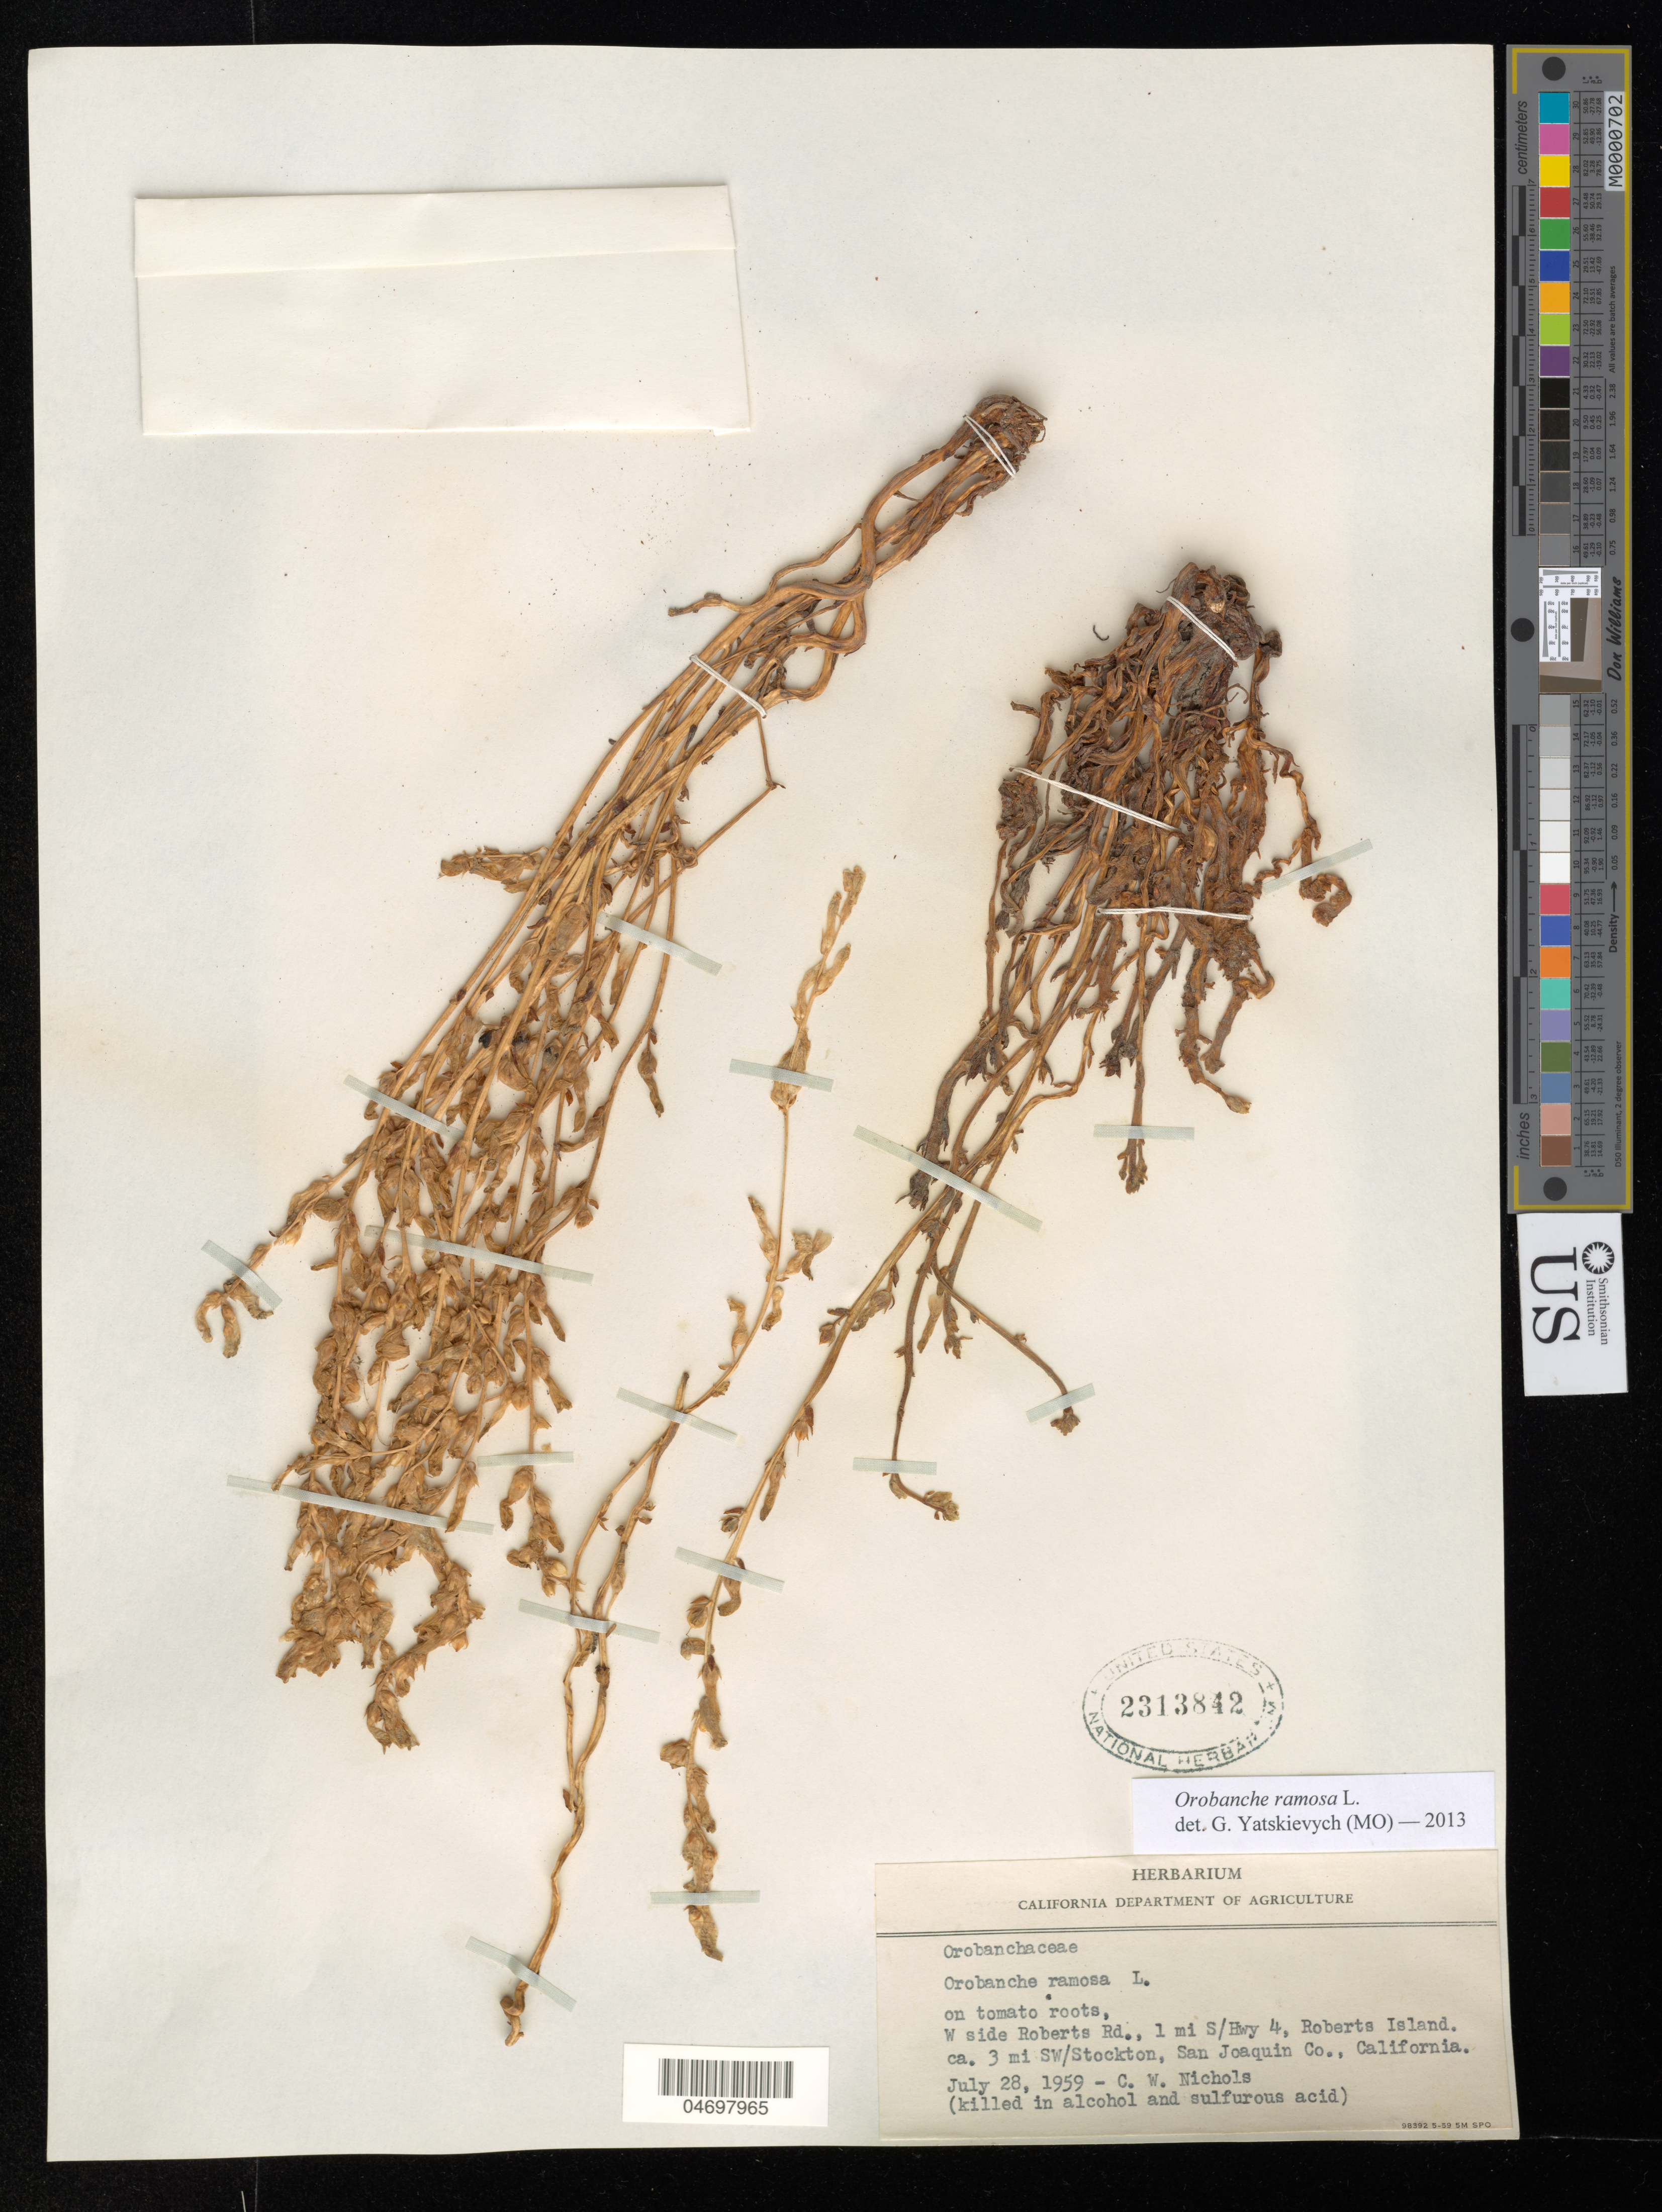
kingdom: Plantae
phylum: Tracheophyta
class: Magnoliopsida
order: Lamiales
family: Orobanchaceae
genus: Orobanche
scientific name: Orobanche ramosa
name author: L.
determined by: Yatskievych, G.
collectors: C. Nichols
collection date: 1959-07-28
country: United States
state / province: California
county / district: San Joaquin Co.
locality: W side Roberts Rd; 1 mi S of Hwy 4, Roberts Island. ca. 3 mi SE of Stockton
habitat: On tomatoe roots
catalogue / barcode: US 2313842